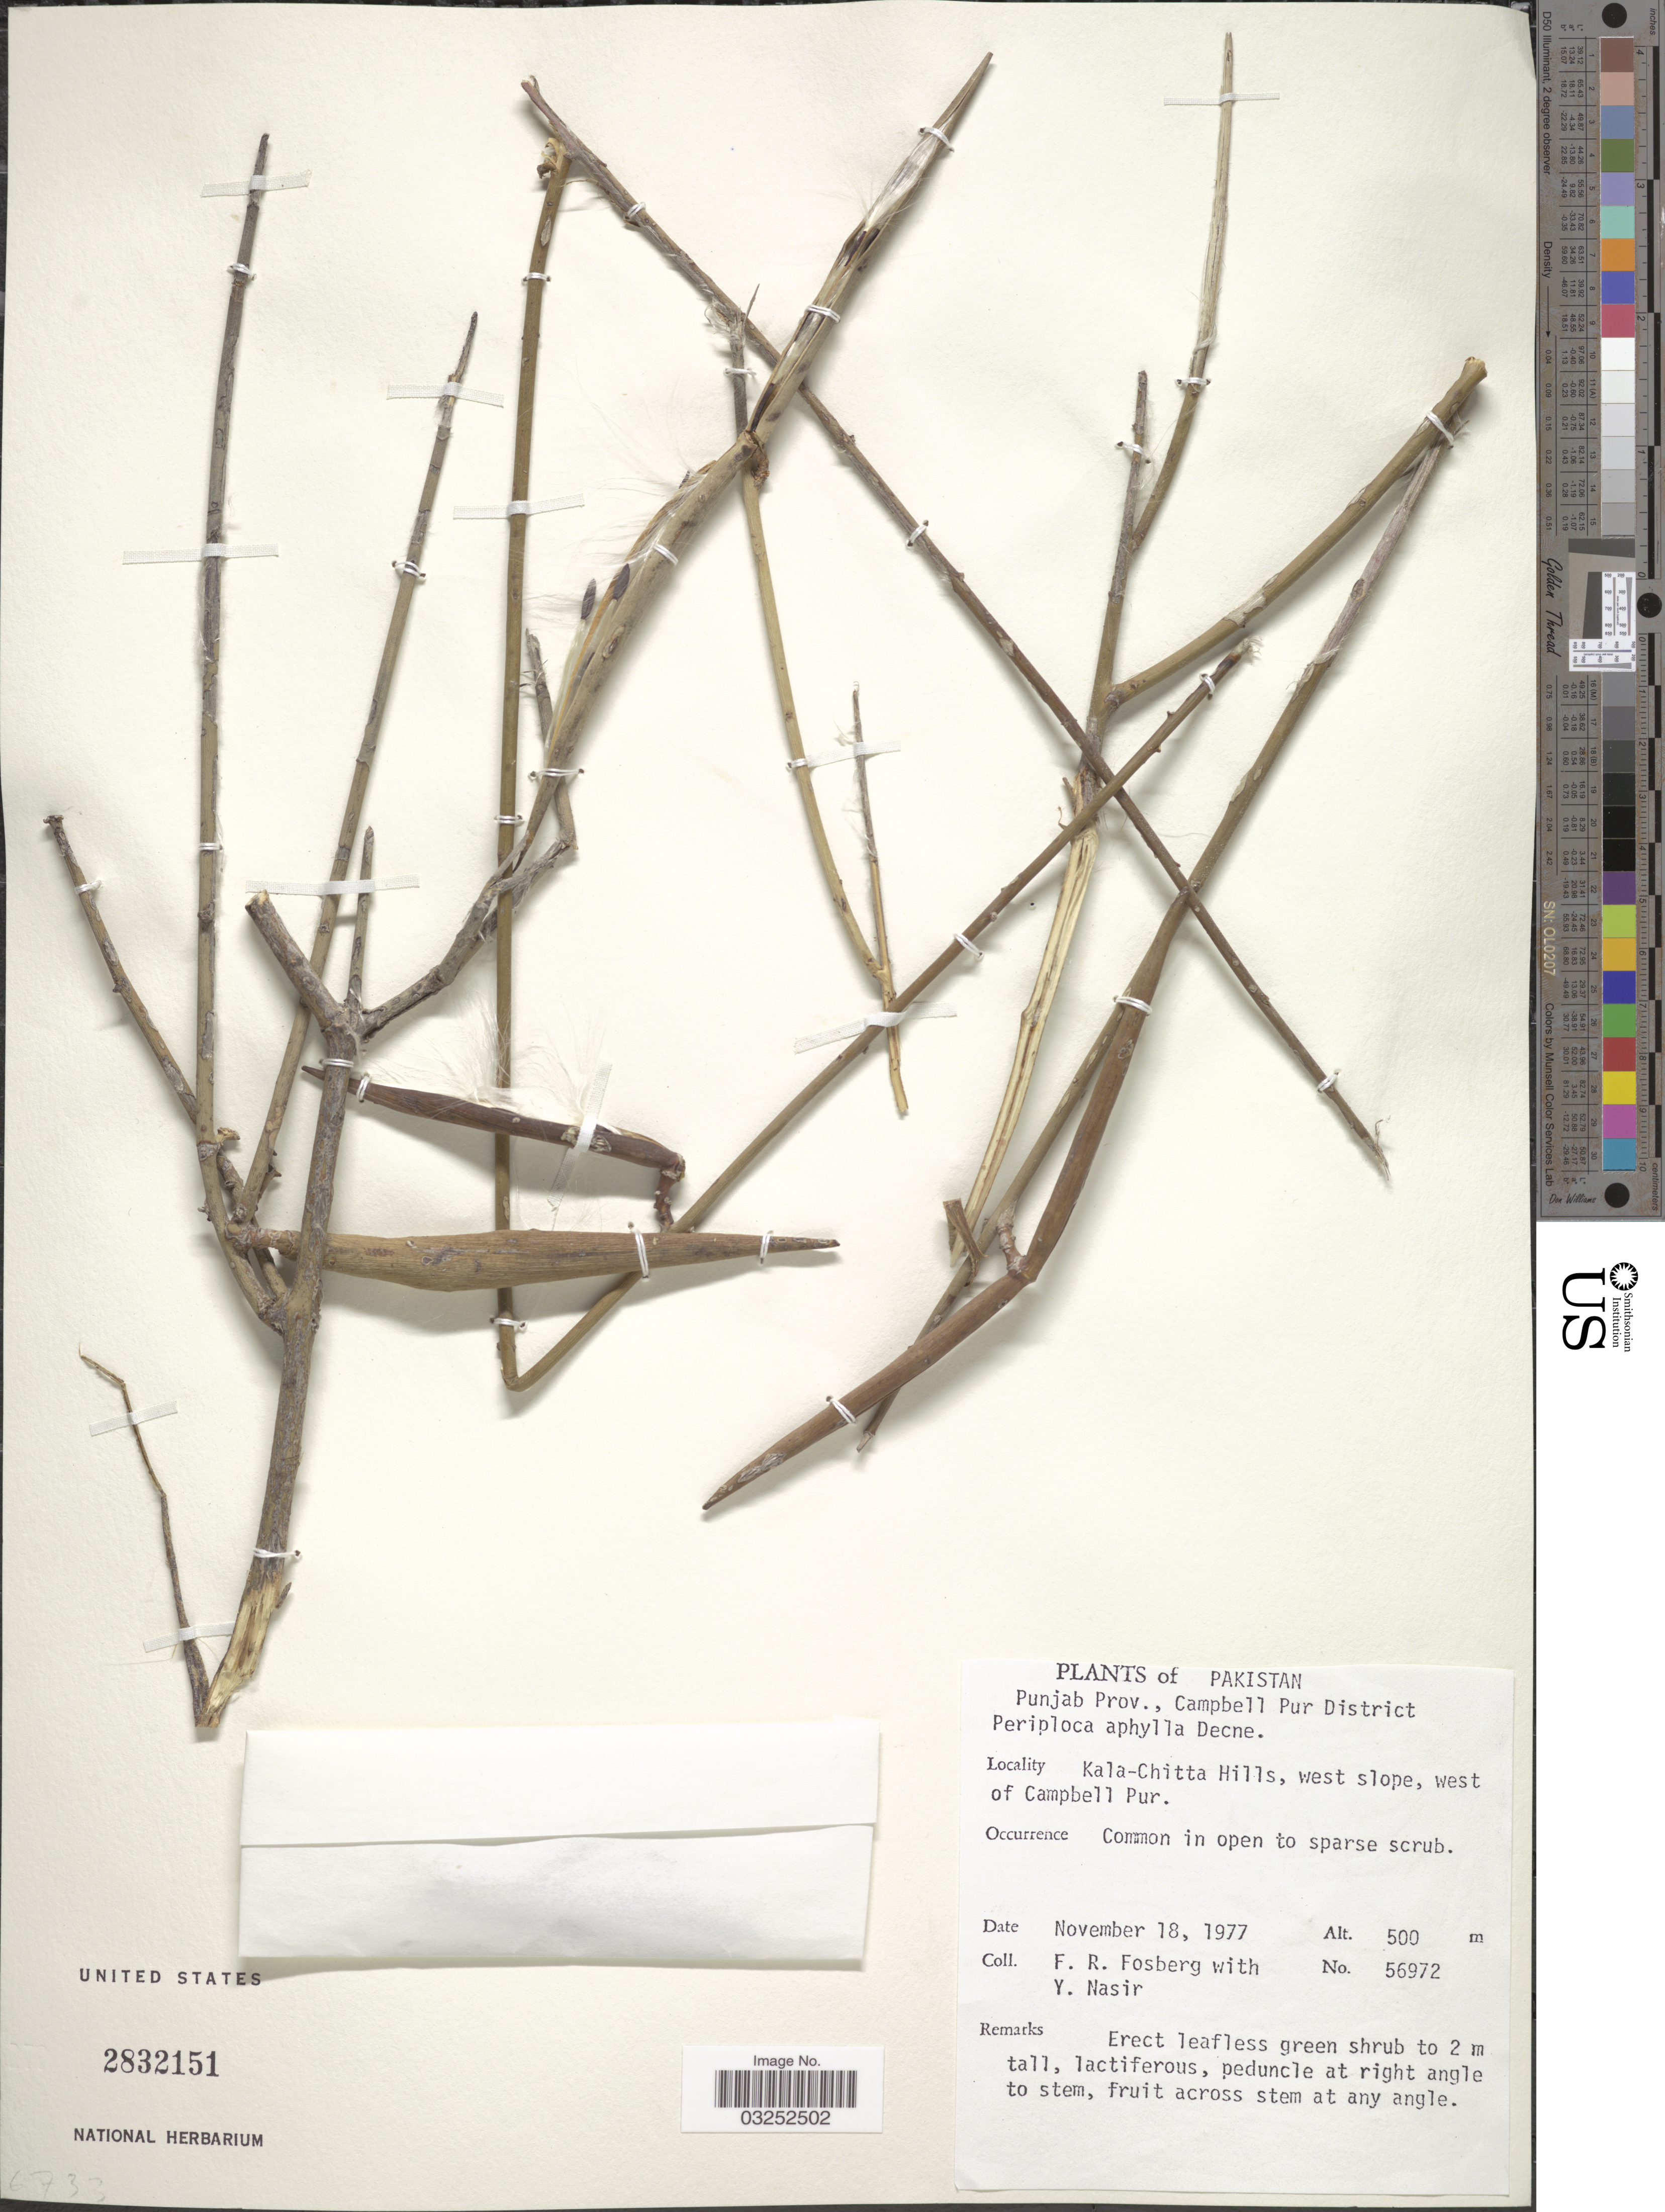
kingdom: Plantae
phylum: Tracheophyta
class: Magnoliopsida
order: Gentianales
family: Apocynaceae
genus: Periploca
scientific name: Periploca aphylla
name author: Decne.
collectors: F. R. Fosberg & Y. Nasir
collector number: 56972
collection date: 1977-11-18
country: Pakistan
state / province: Punjab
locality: Campbell Pur District. Kala-Chitta Hills, west slope, west of Campbell Pur.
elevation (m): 500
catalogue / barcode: US 2832151